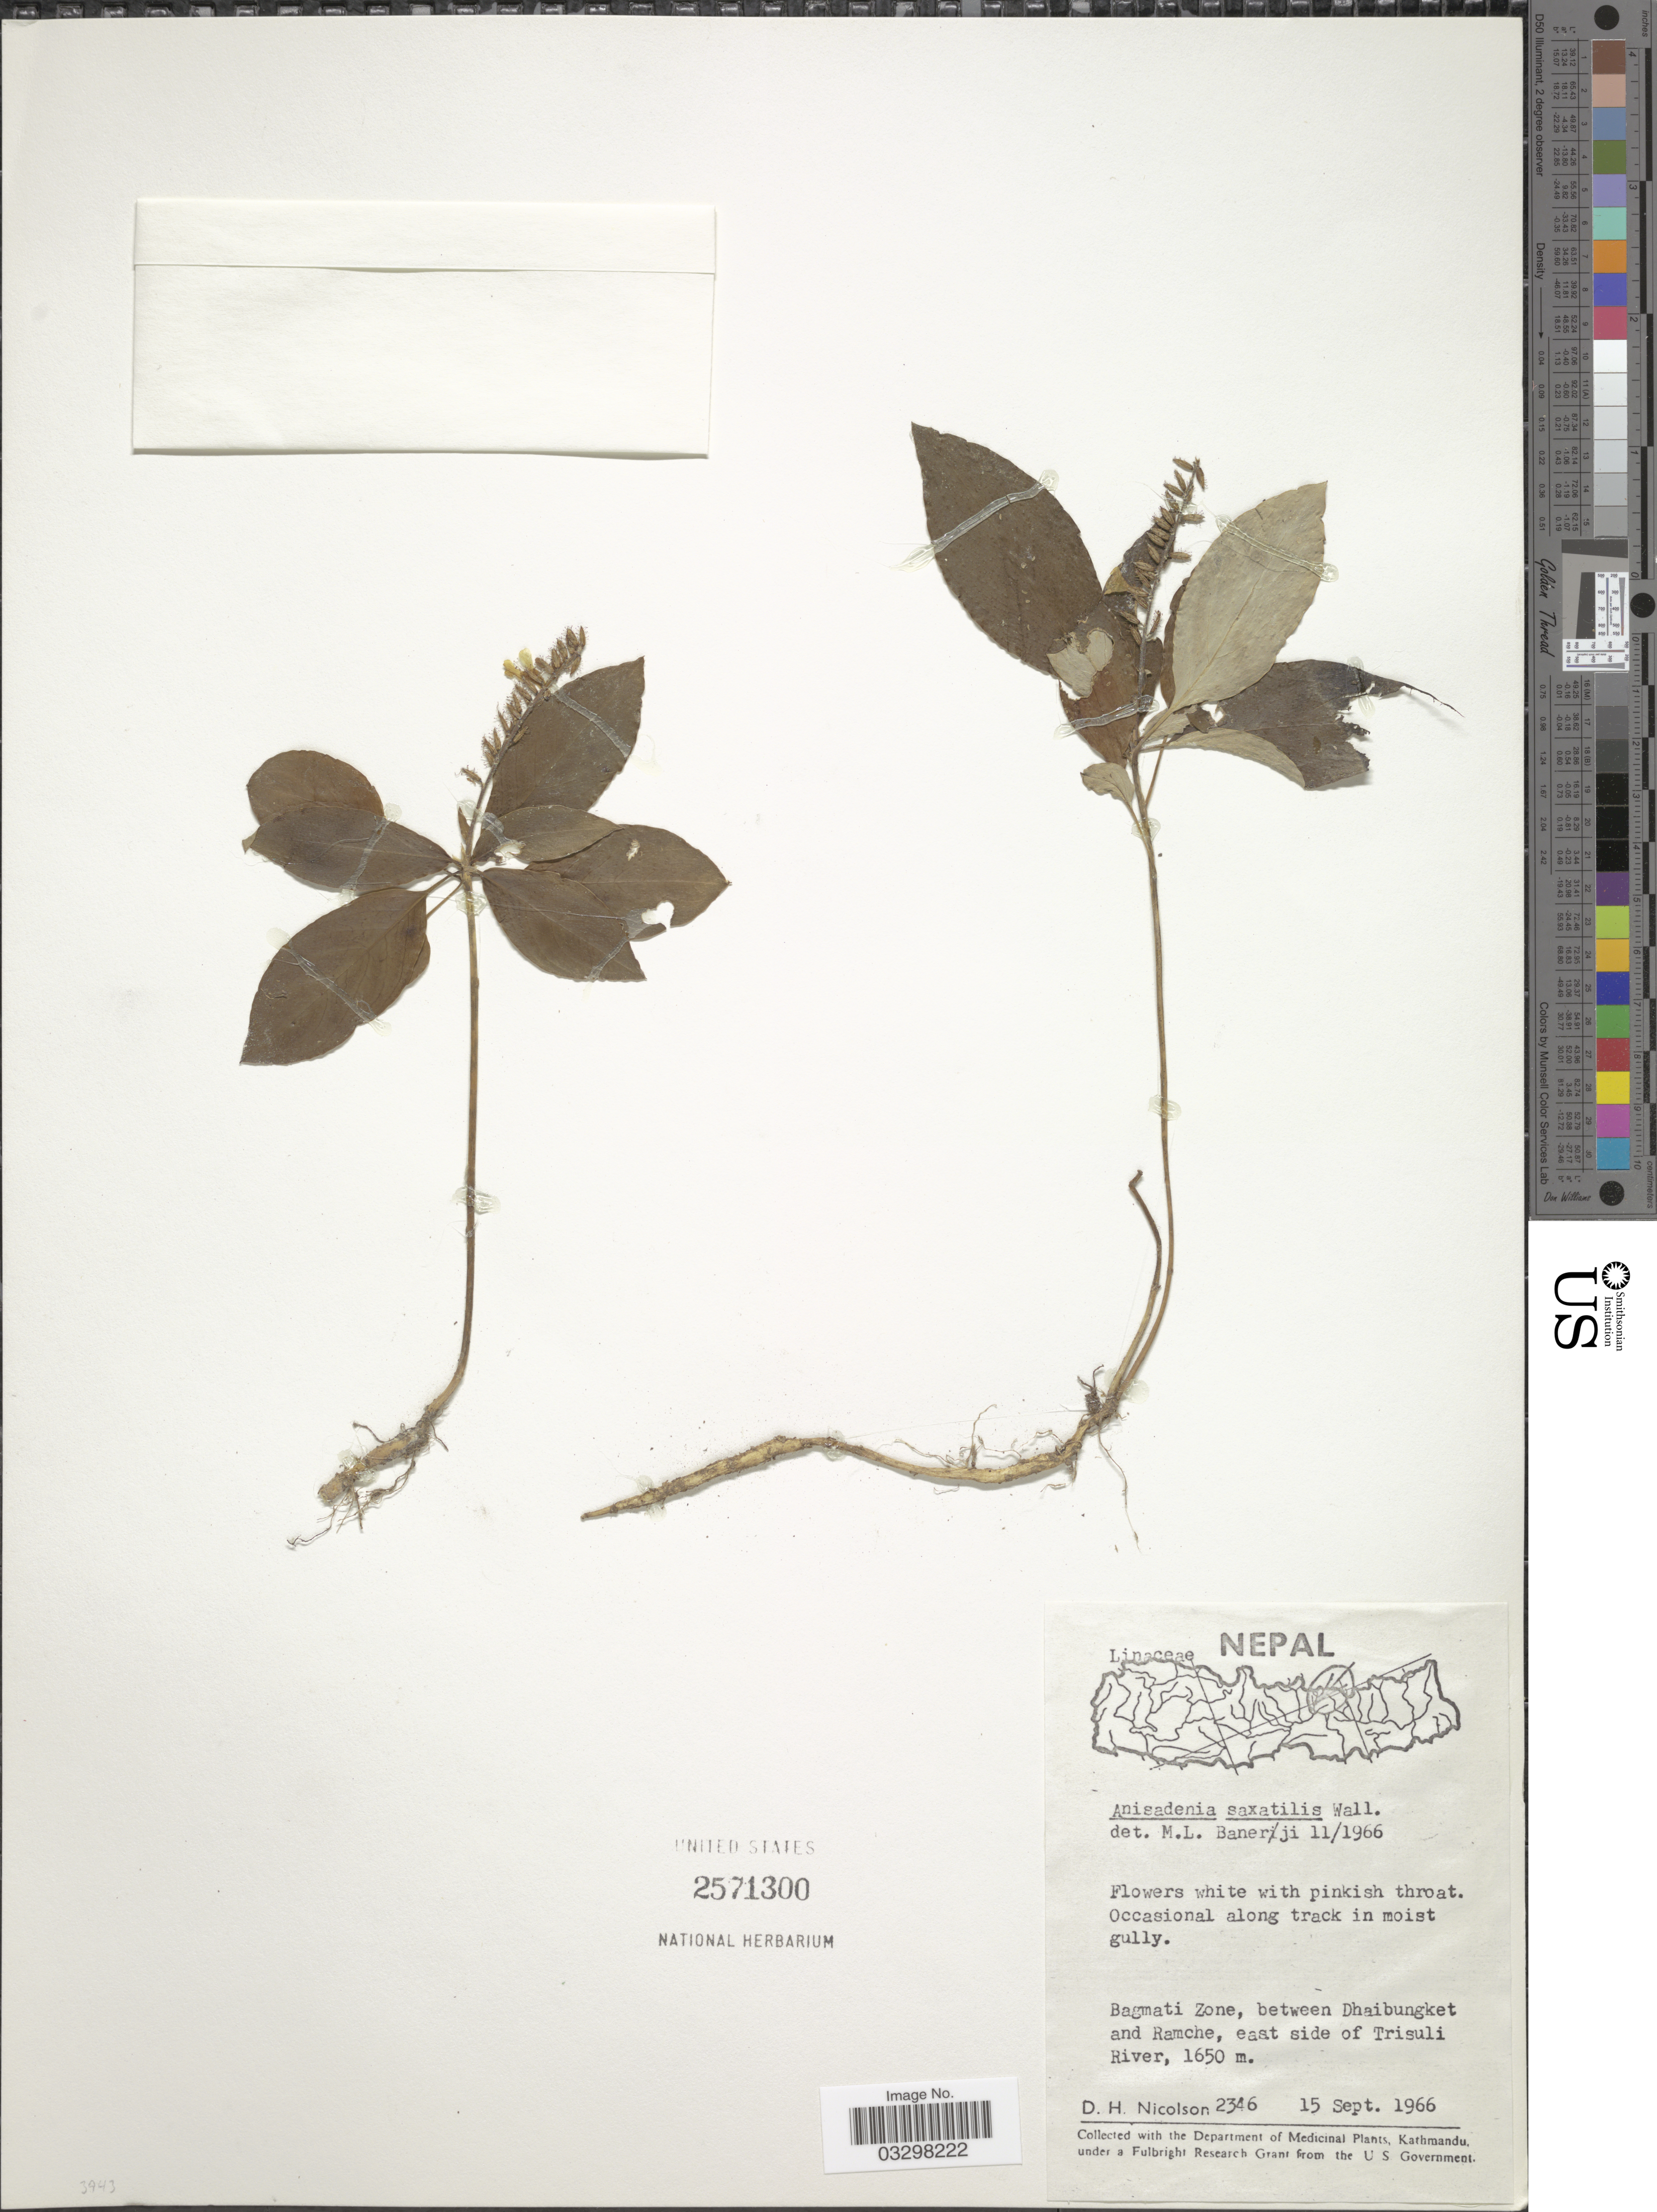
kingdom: Plantae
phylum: Tracheophyta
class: Magnoliopsida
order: Malpighiales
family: Linaceae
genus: Anisadenia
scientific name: Anisadenia saxatilis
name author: Wall. ex Meissn.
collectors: D. H. Nicolson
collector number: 2346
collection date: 1966-09-15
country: Nepal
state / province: Bagmati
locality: Bagmati Zone, between Dhaibungket and Ramche, east side of Trisuli River.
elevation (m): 1650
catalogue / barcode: US 2571300